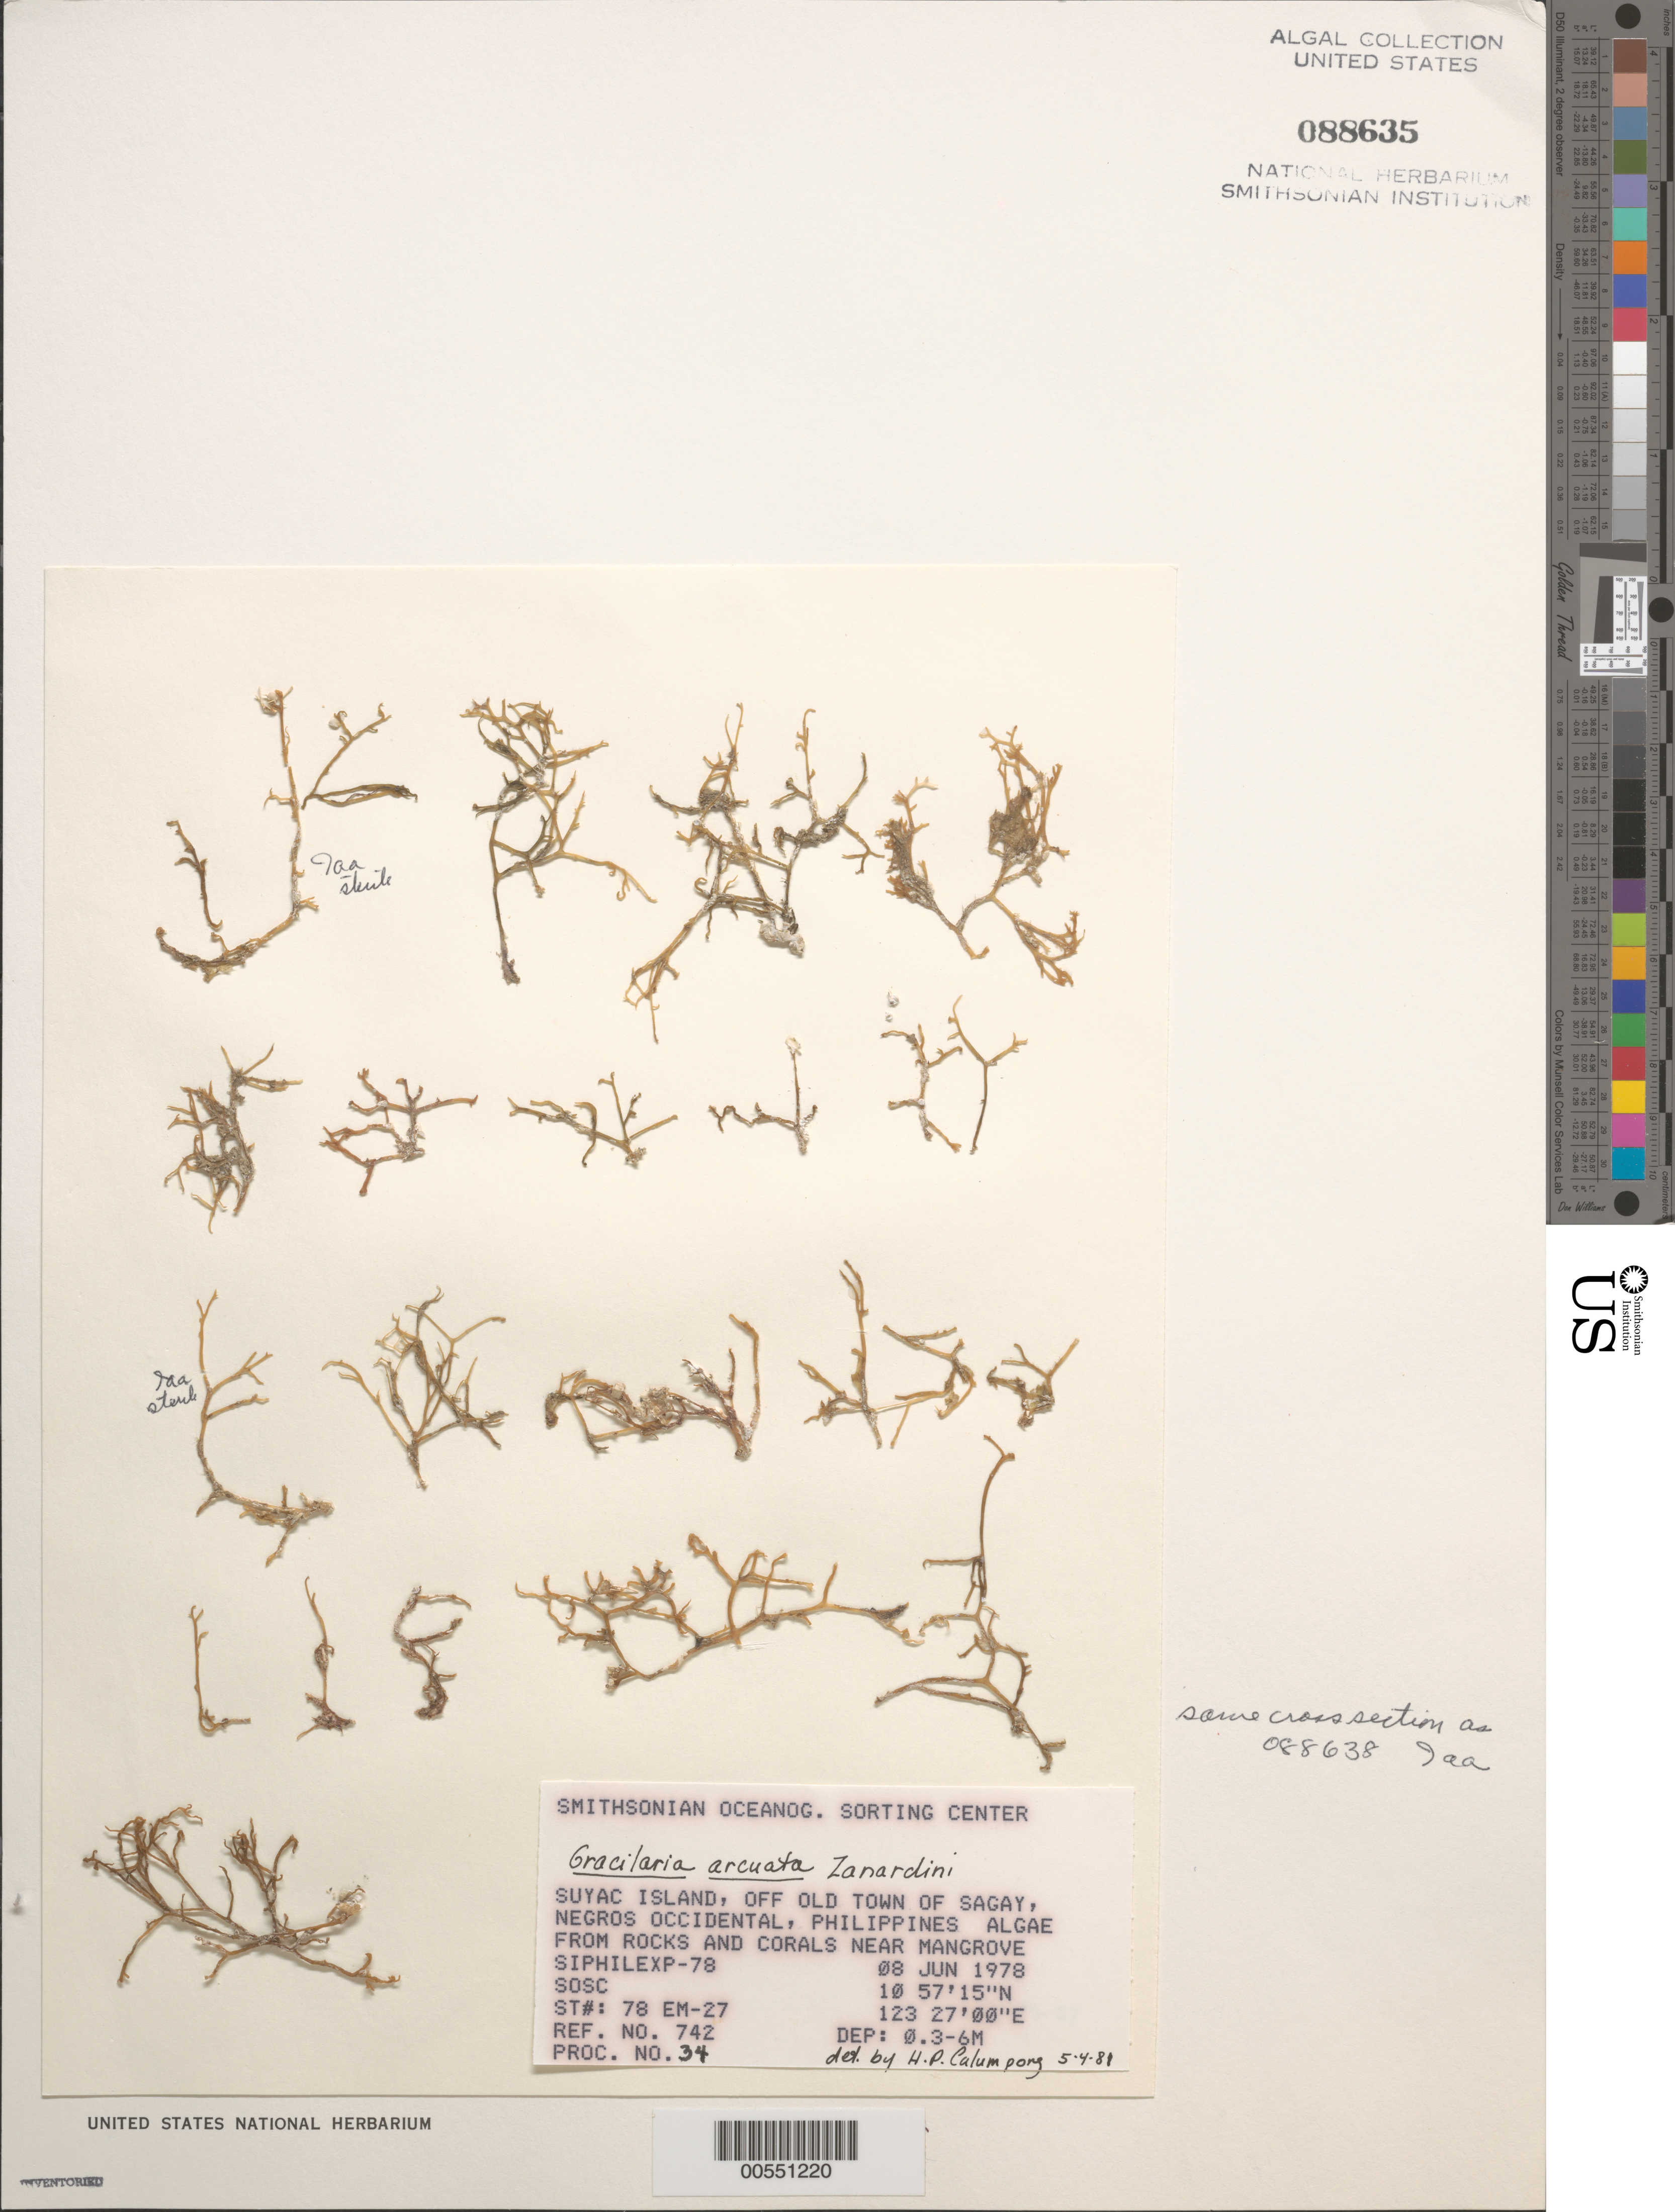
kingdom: Plantae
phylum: Rhodophyta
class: Florideophyceae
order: Gracilariales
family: Gracilariaceae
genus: Gracilaria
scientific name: Gracilaria arcuata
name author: Zanardini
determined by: Calumpong, H. P.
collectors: SOSC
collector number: Station 78 Em-27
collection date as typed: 08 Jun 1978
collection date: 1978-06-08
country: Philippines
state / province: Western Visayas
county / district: Negros Occidental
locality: Suyac island, off old town of sagay, negros occidental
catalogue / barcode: US 88635